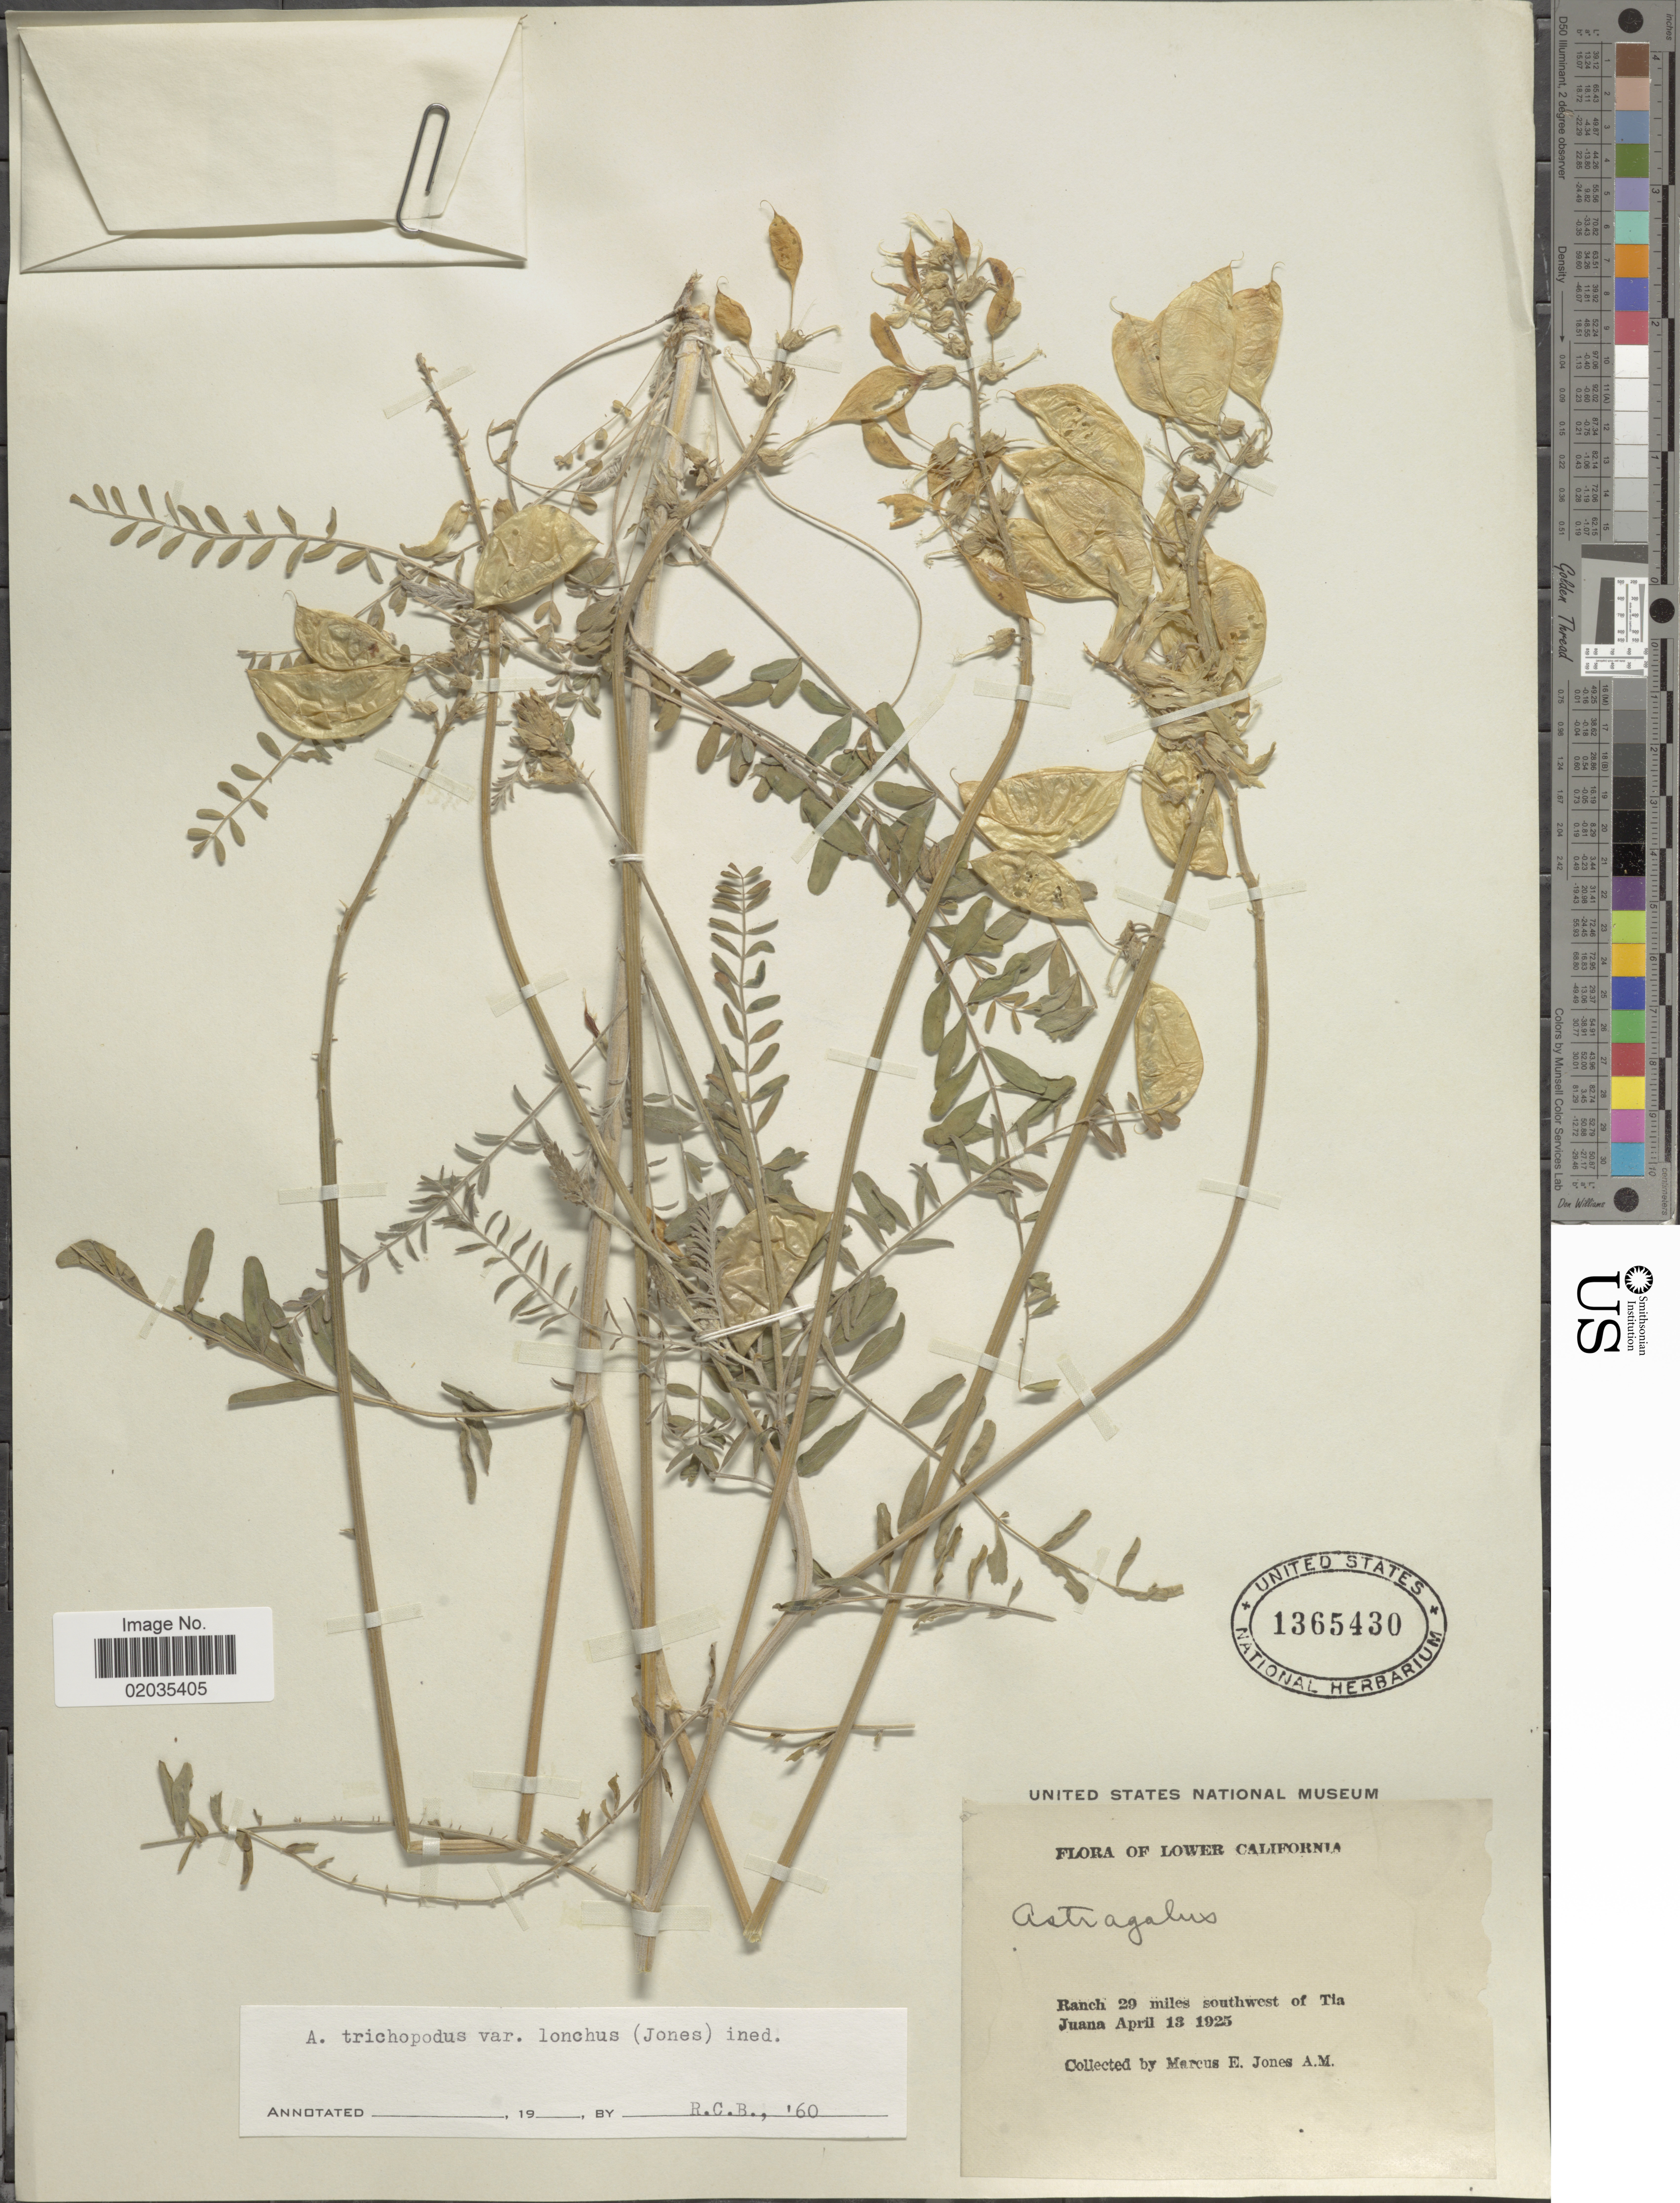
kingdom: Plantae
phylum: Tracheophyta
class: Magnoliopsida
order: Fabales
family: Fabaceae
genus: Astragalus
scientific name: Astragalus trichopodus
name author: (Nutt.) A. Gray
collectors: M. E. Jones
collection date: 1925-04-13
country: Mexico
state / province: Baja California Norte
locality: Lower California. Ranch 29 miles southwest of Tia Juana.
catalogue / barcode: US 1365430